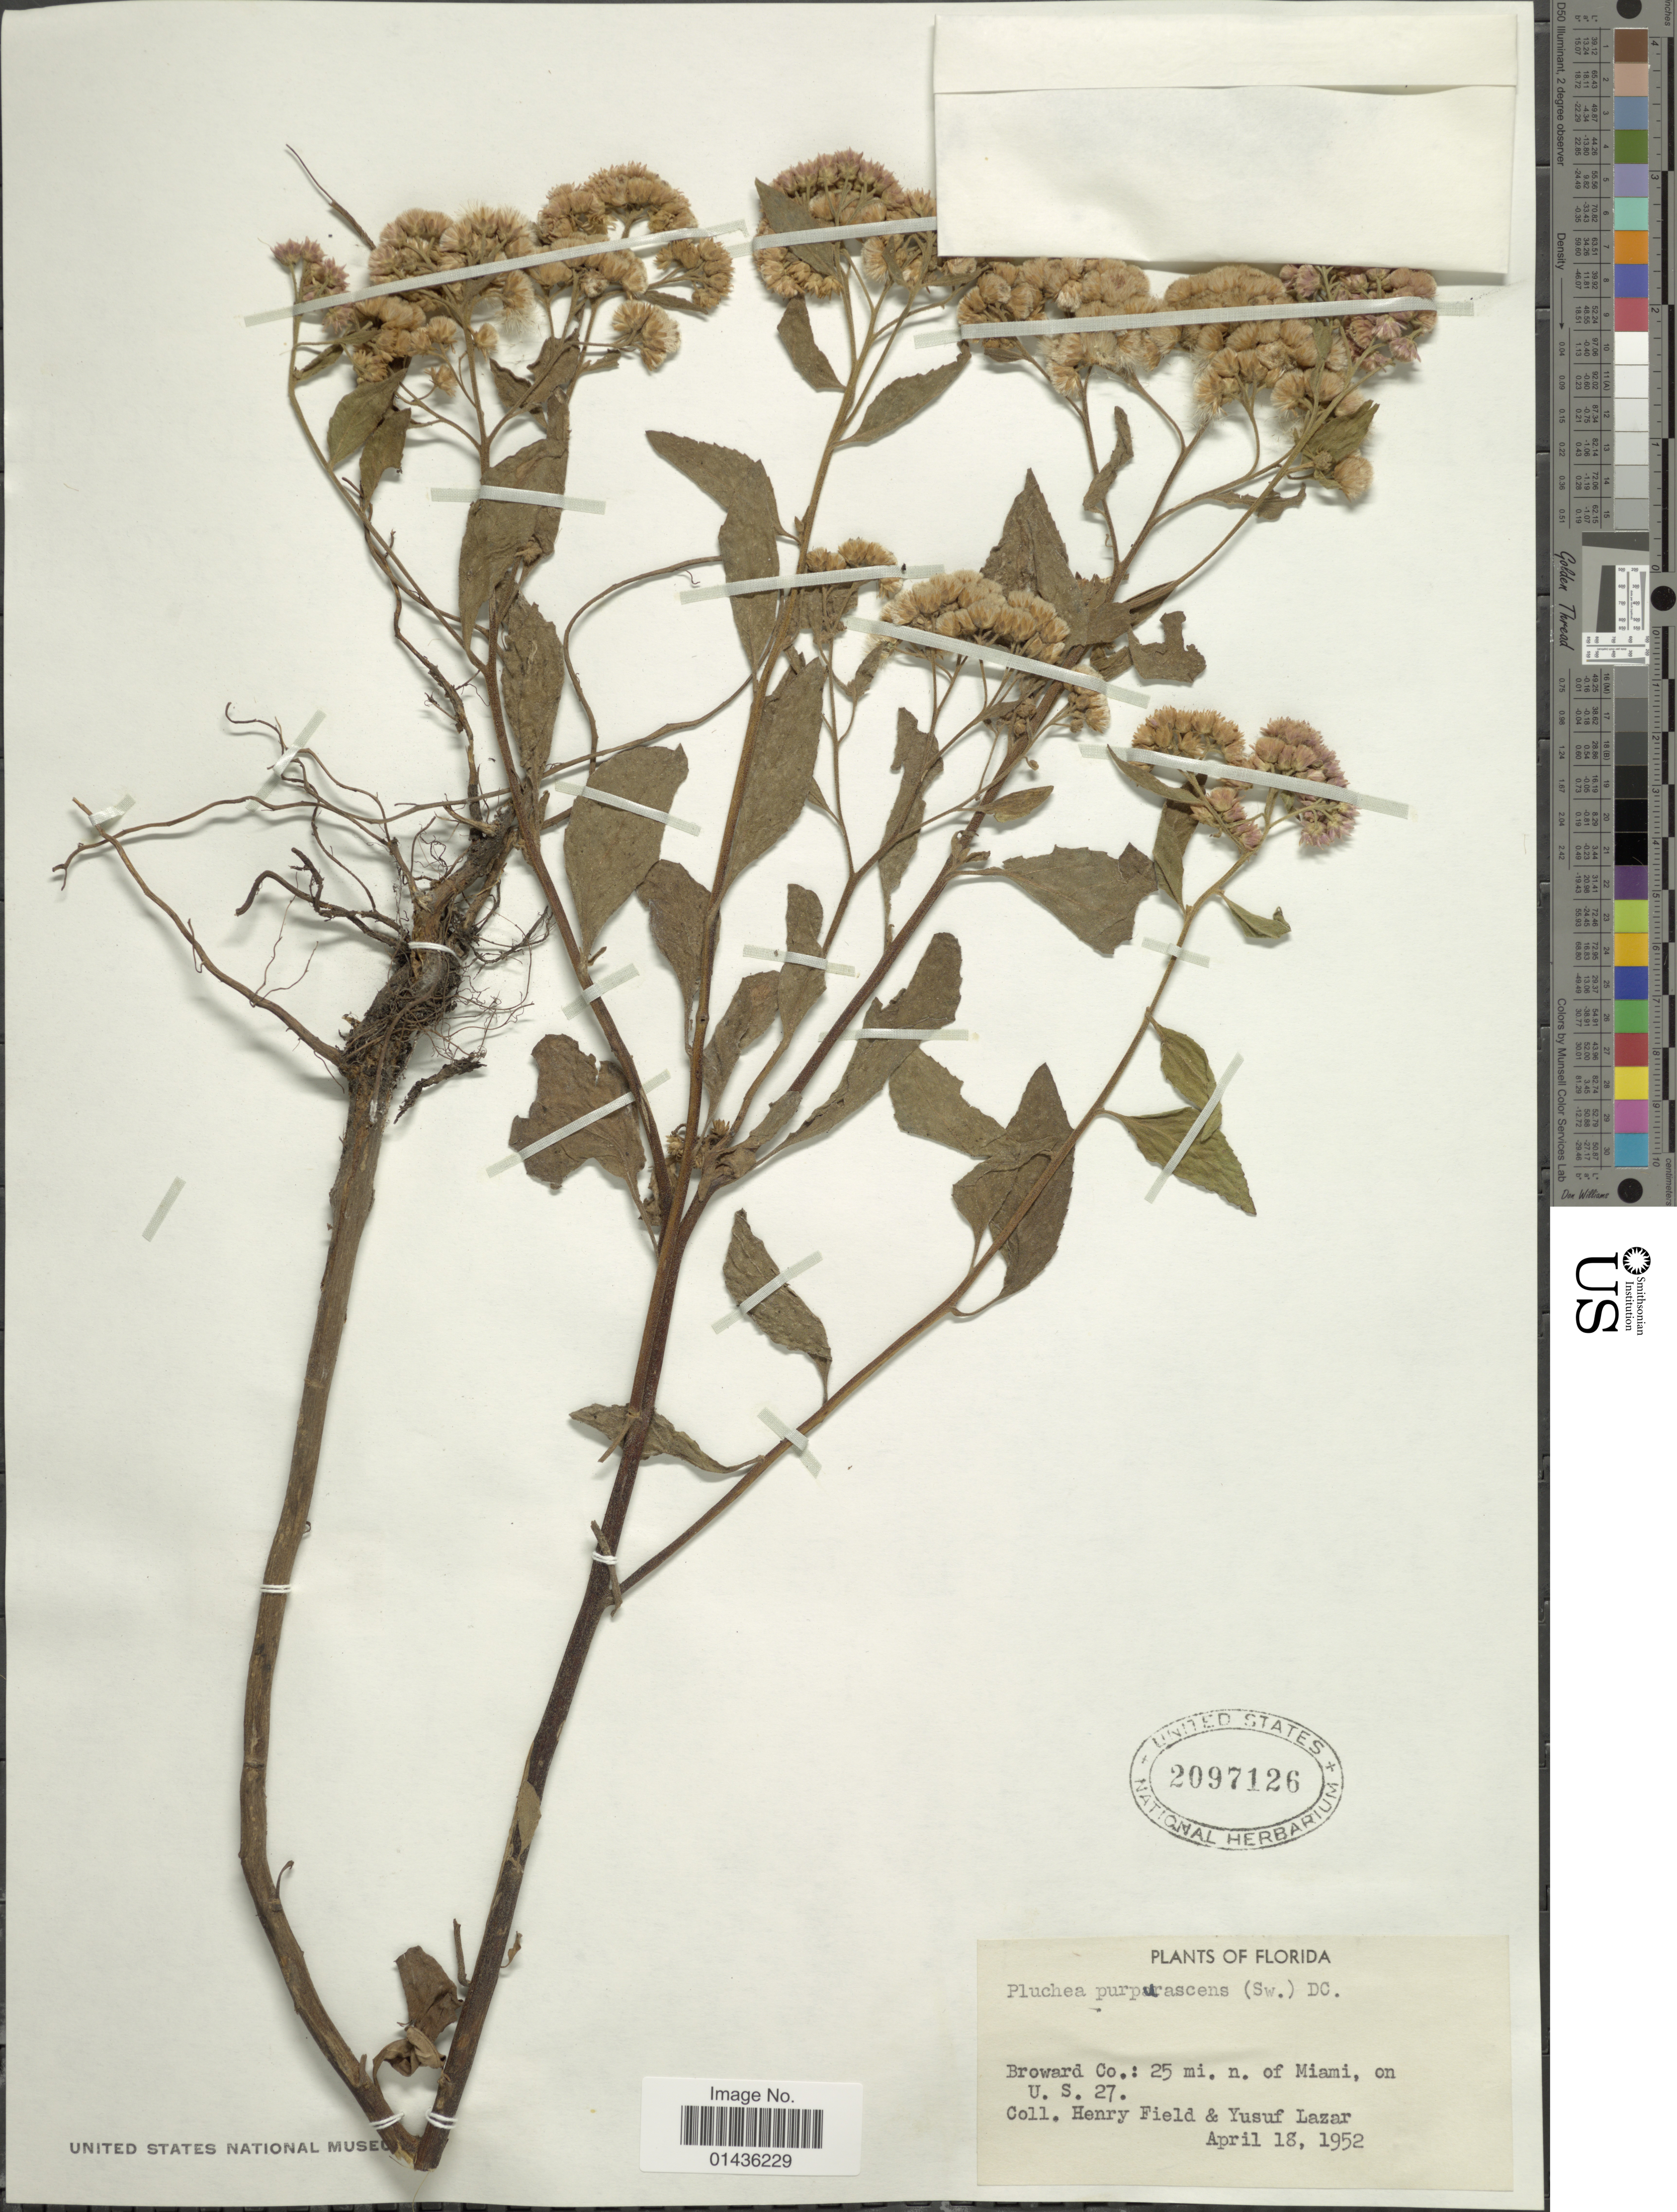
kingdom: Plantae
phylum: Tracheophyta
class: Magnoliopsida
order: Asterales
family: Asteraceae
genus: Pluchea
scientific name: Pluchea odorata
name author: (L.) Cass.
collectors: H. Field & Y. Lazar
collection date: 1952-04-18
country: United States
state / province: Florida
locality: Broward Co., 25 mi n. of Miami, on U.S. 27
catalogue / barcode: US 2097126